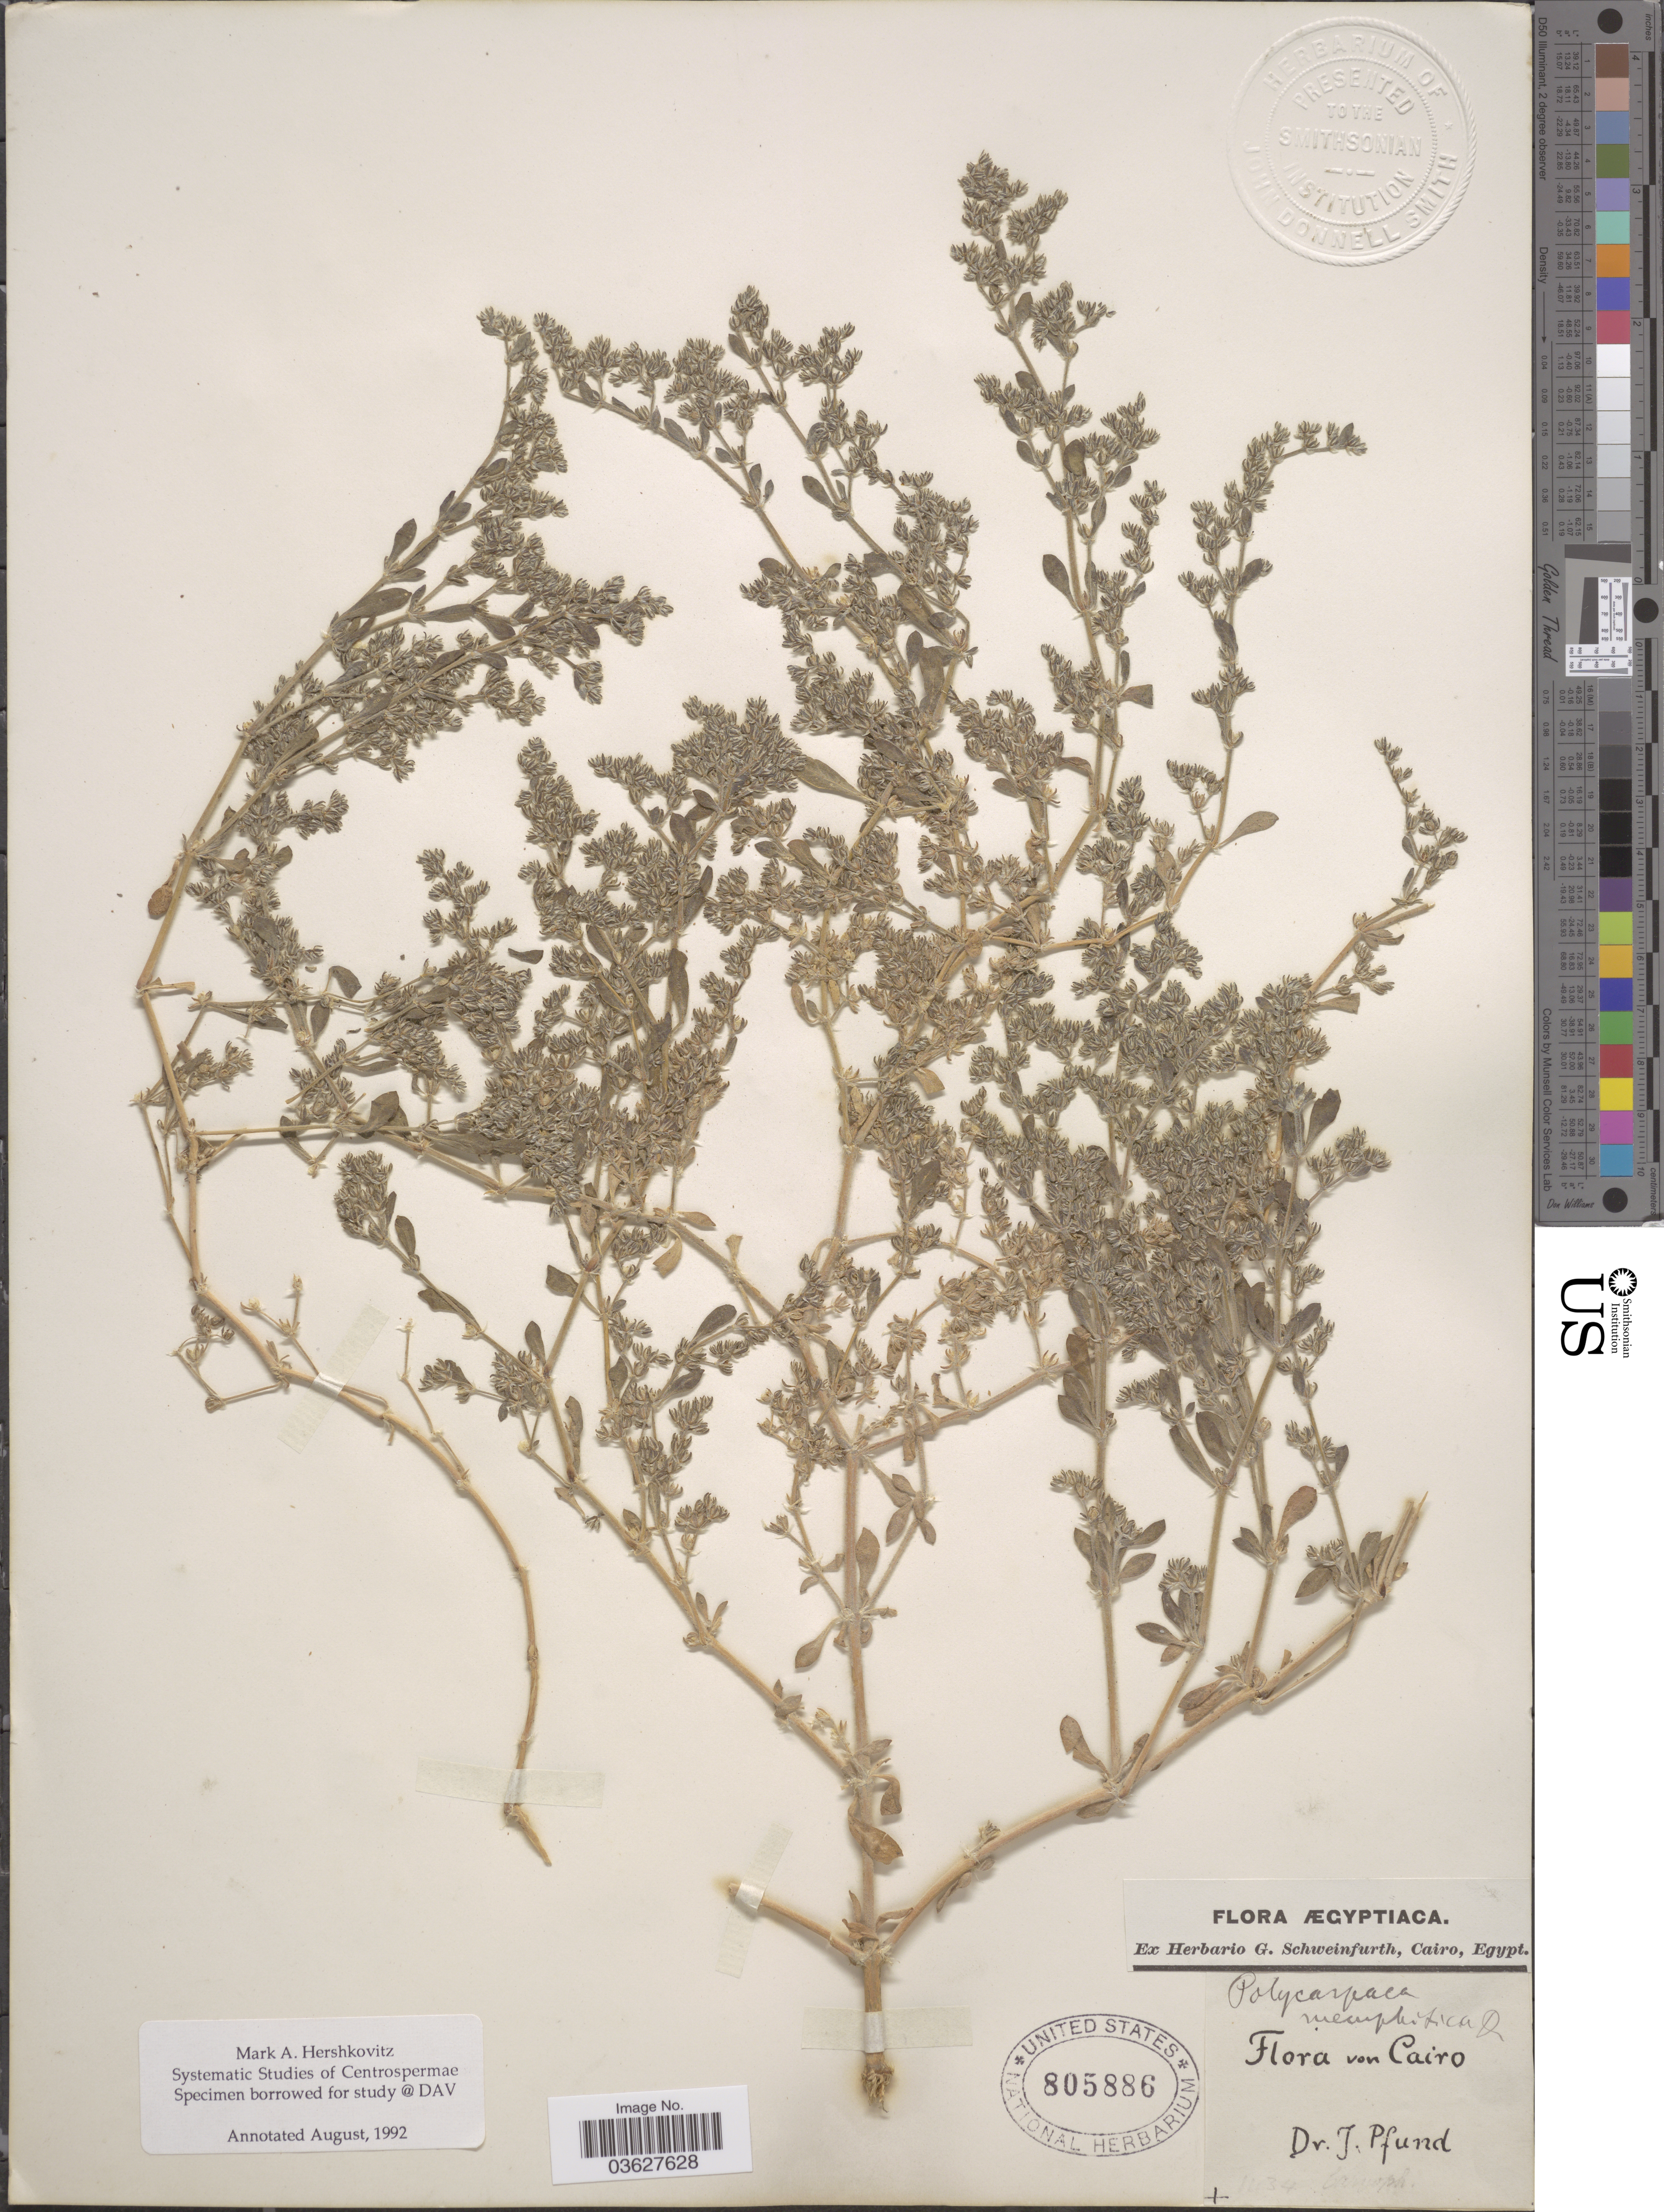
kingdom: Plantae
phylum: Tracheophyta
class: Magnoliopsida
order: Caryophyllales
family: Caryophyllaceae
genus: Polycarpaea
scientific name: Polycarpaea memphitica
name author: Delile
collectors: J. Pfund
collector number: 1434?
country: Egypt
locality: Ægyptiaca. Cairo.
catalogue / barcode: US 805886